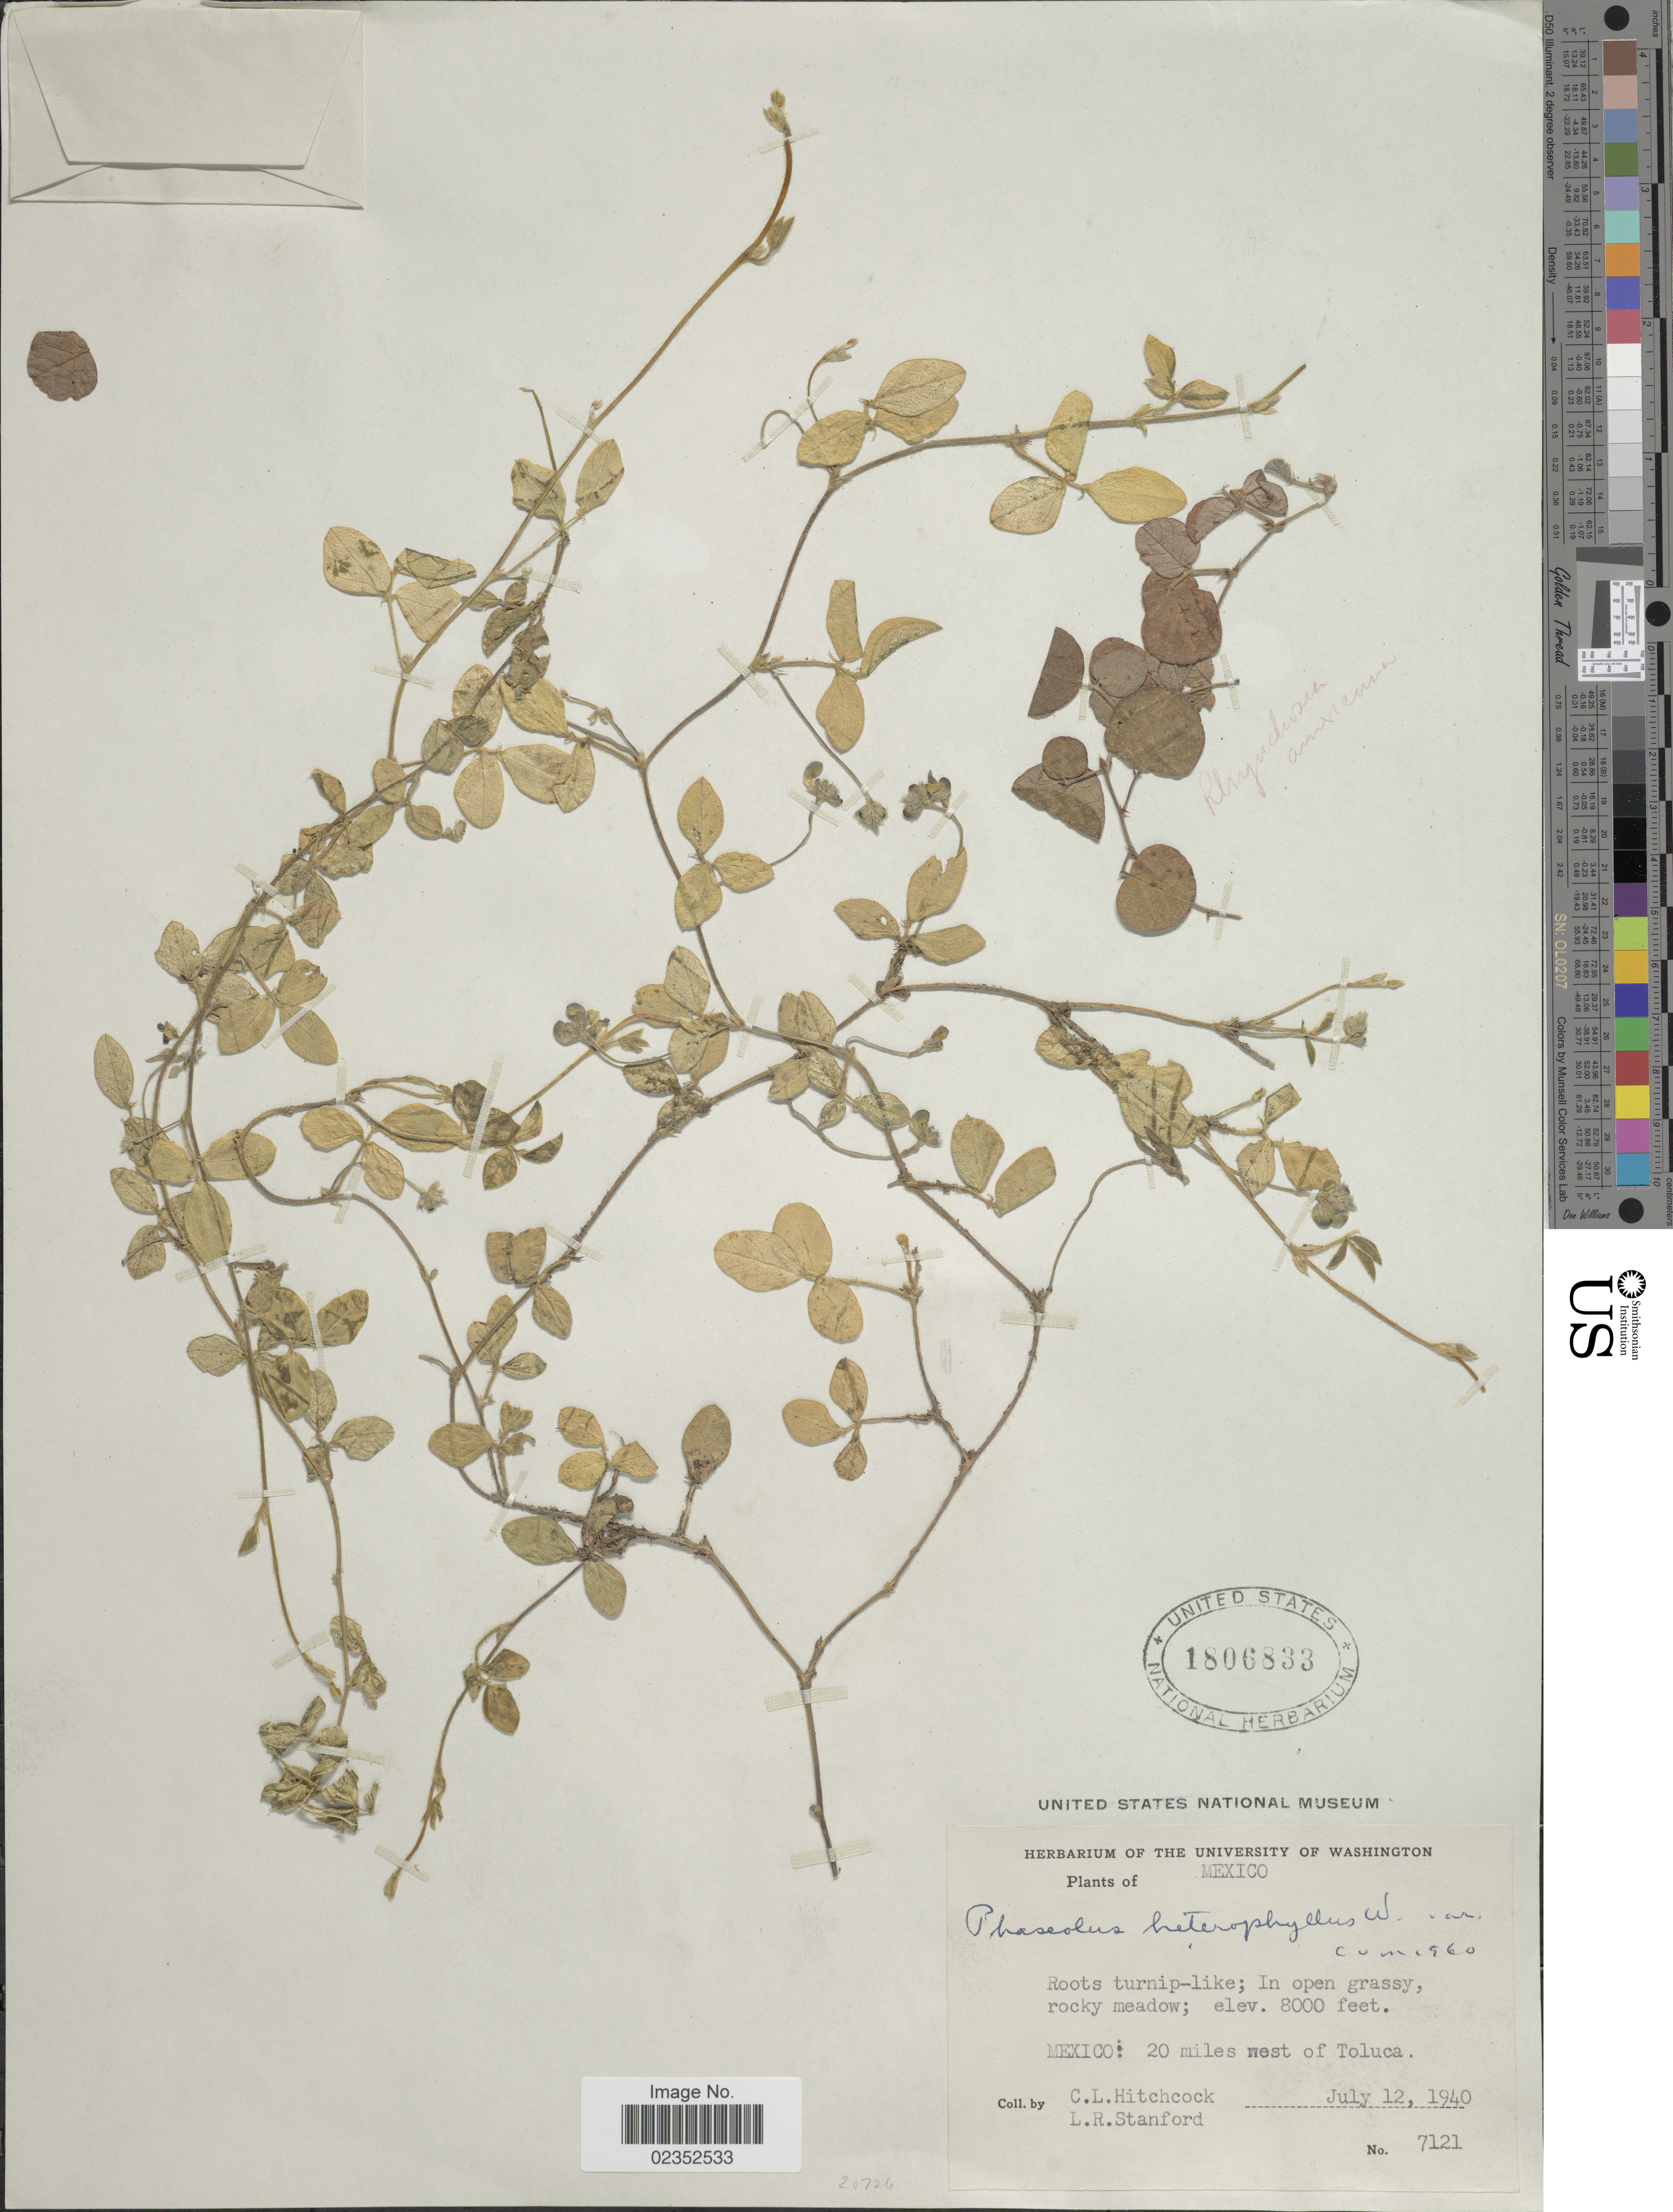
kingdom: Plantae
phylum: Tracheophyta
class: Magnoliopsida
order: Fabales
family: Fabaceae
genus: Macroptilium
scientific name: Macroptilium gibbosifolium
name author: (Ortega) A. Delgado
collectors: C. L. Hitchcock & L. R. Stanford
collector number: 7121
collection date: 1940-07-12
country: Mexico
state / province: México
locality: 20 miles west of Toluca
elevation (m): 2438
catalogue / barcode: US 1806833